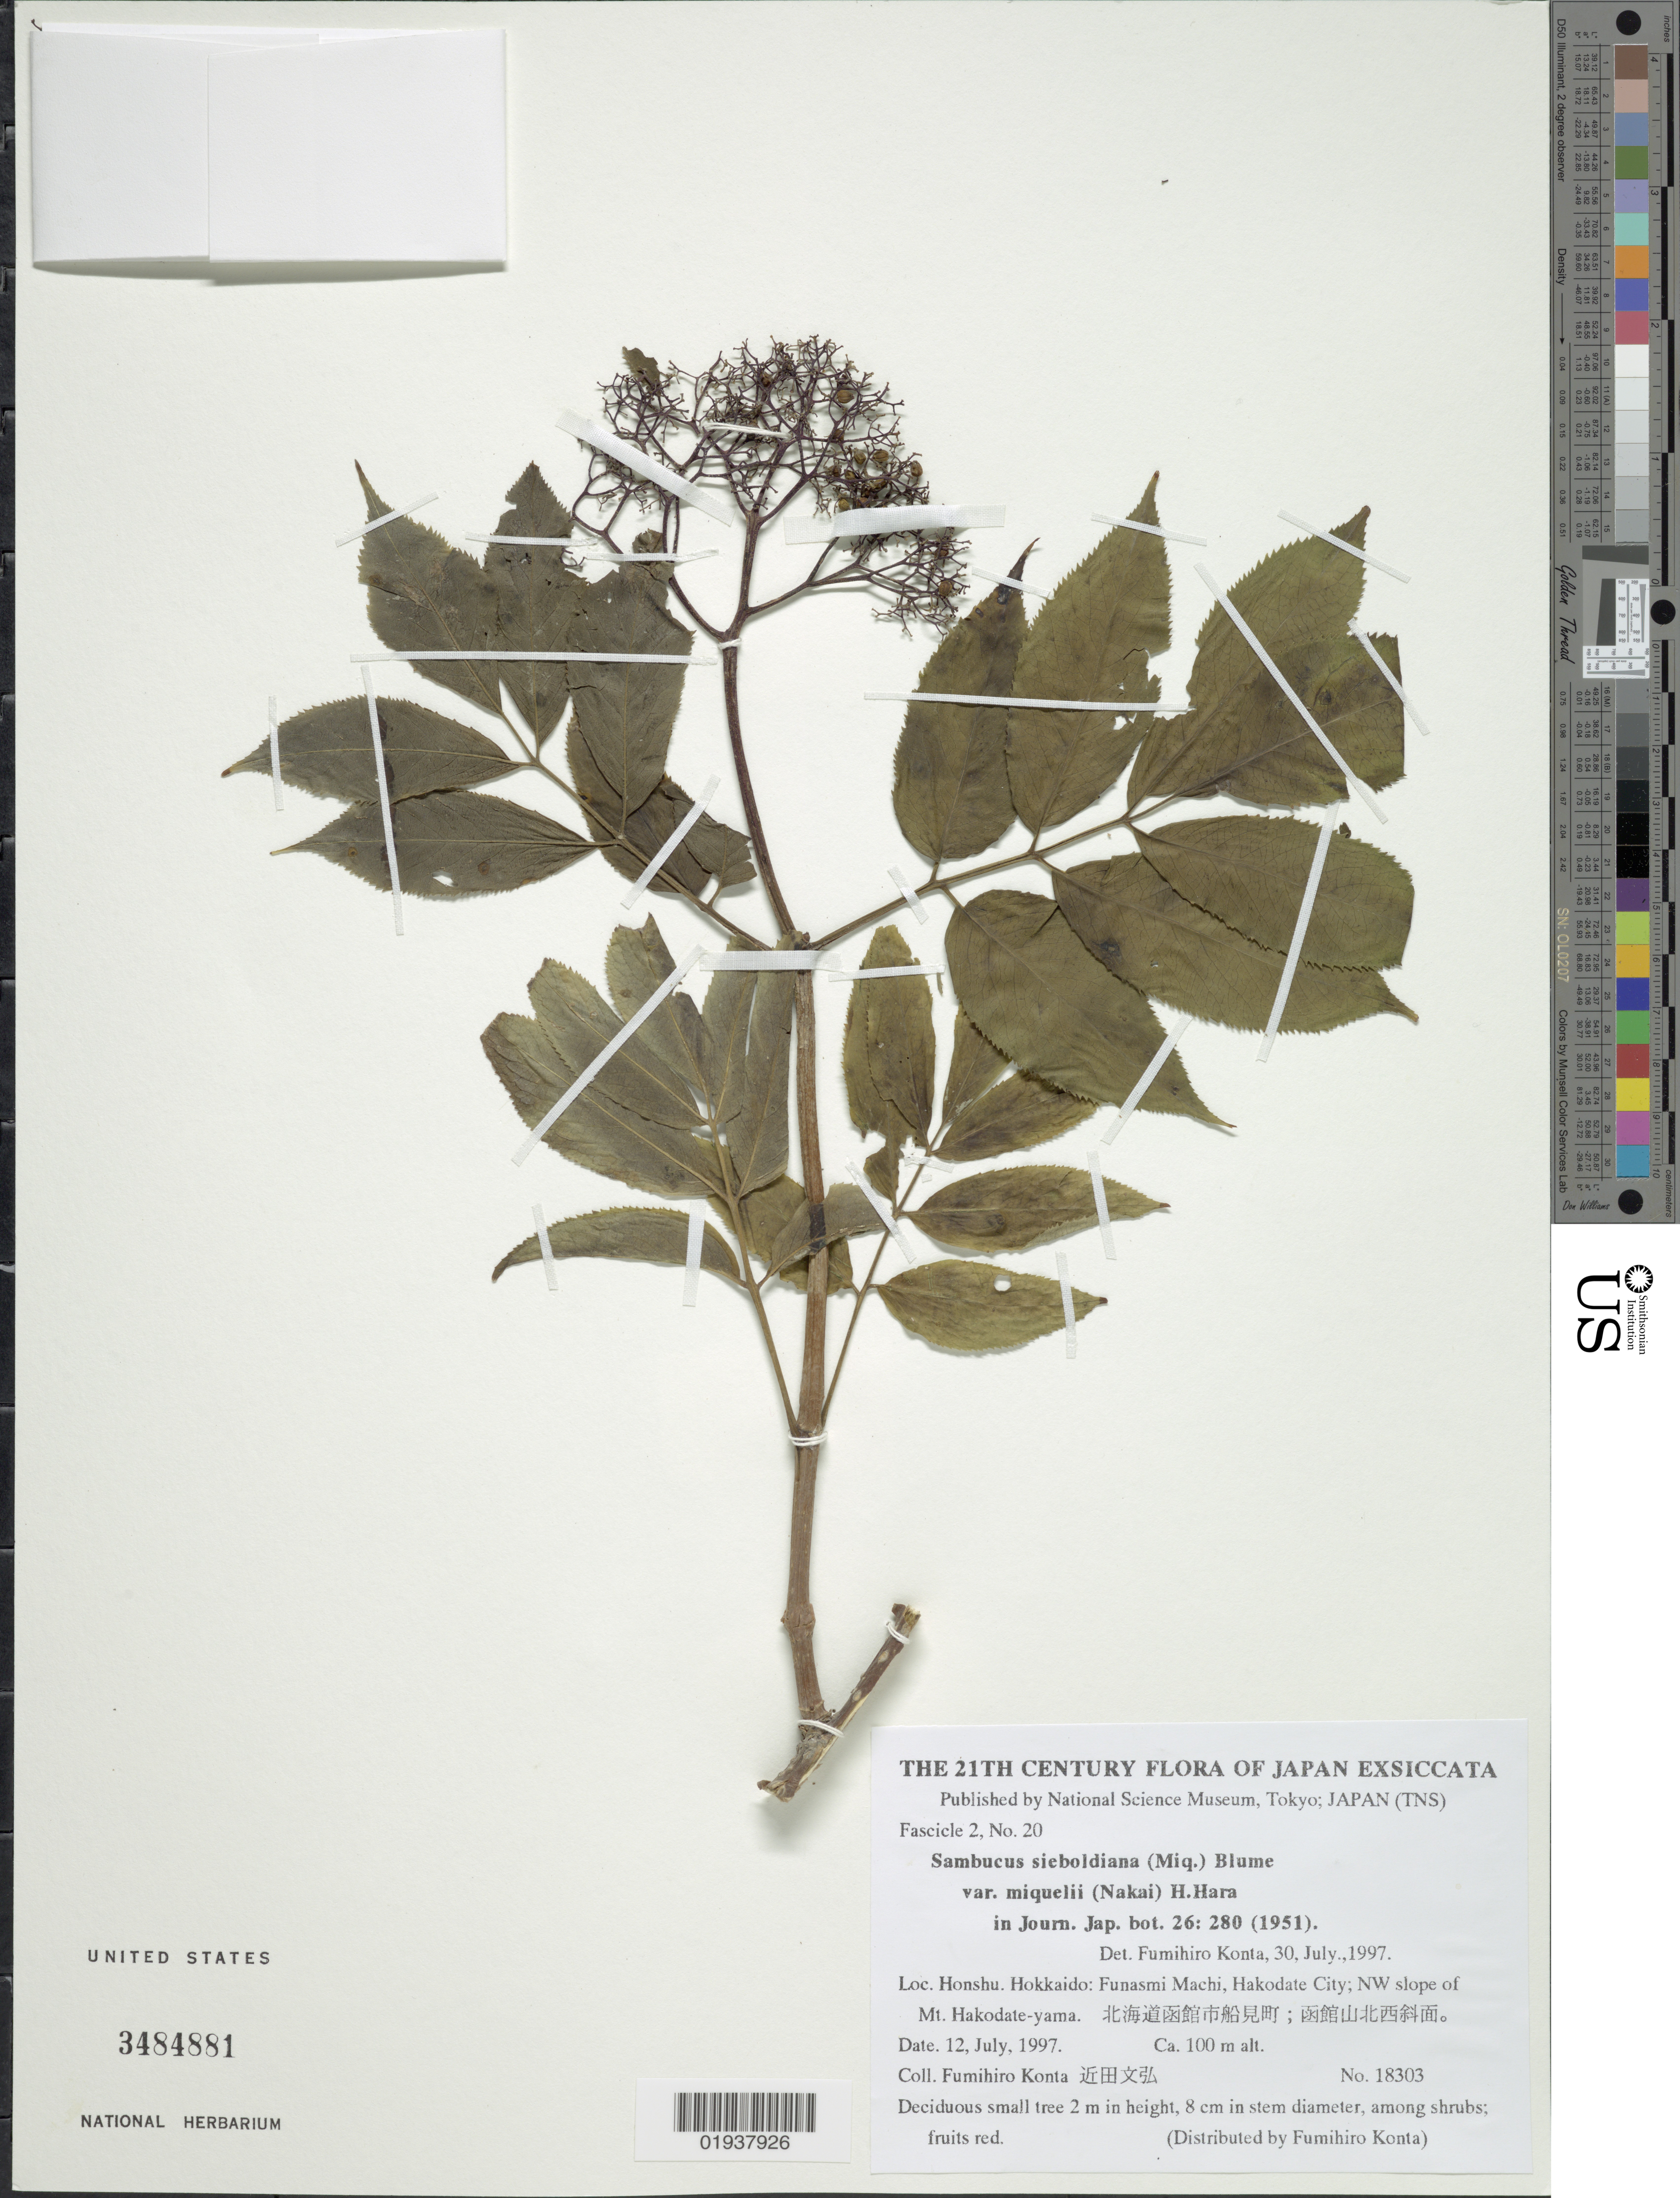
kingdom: Plantae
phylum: Tracheophyta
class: Magnoliopsida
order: Dipsacales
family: Viburnaceae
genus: Sambucus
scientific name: Sambucus racemosa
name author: L.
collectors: F. Konta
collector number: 18303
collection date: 1997-07-12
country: Japan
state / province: Hokkaidō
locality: Honshu, Hokkaido, Funasmi Machi, Hakodate City, NW slope of Mt. Hakodate-yama, X.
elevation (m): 100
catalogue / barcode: US 3484881